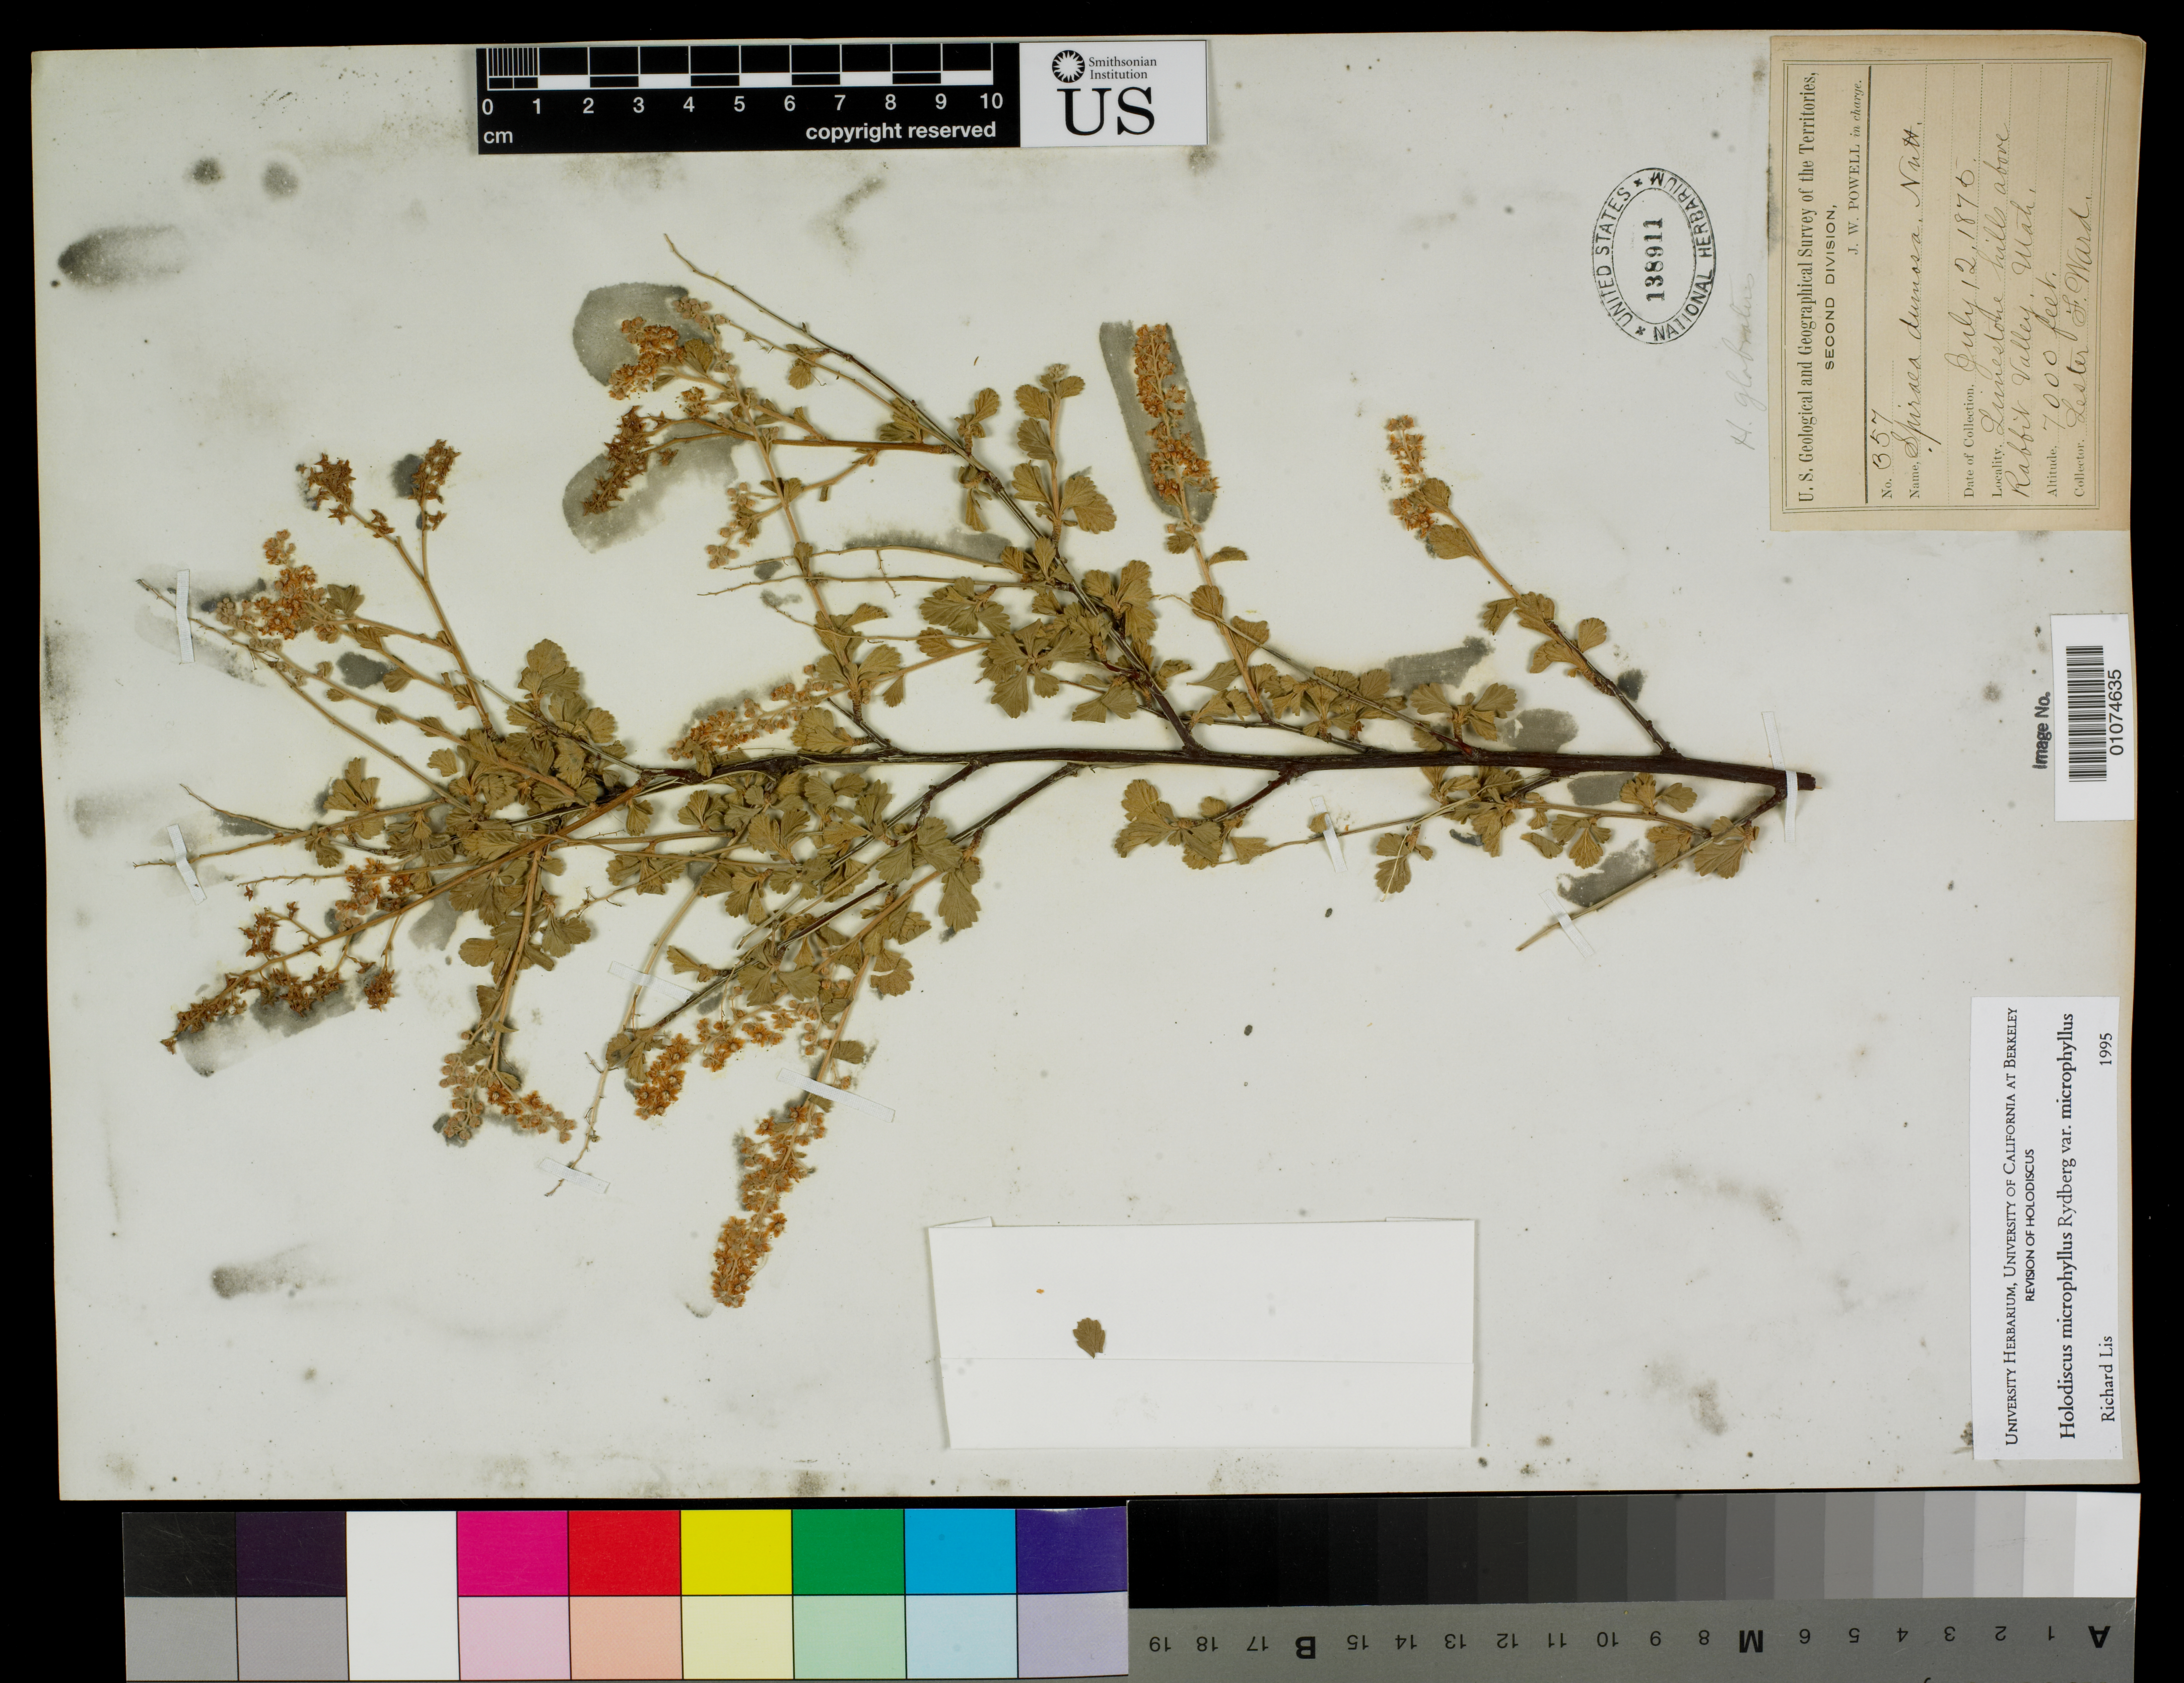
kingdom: Plantae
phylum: Tracheophyta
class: Magnoliopsida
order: Rosales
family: Rosaceae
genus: Holodiscus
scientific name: Holodiscus discolor var. microphyllus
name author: (Rydb.) Jeps.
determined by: Strong, Mark T., (BOT), Smithsonian Institution - National Museum of Natural History (UNITED STATES)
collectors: L. F. Ward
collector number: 357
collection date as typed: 12 Jul 1870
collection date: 1870-07-12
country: United States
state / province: Utah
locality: Limestone hills above Rabbit Valley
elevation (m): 2134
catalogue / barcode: US 138911